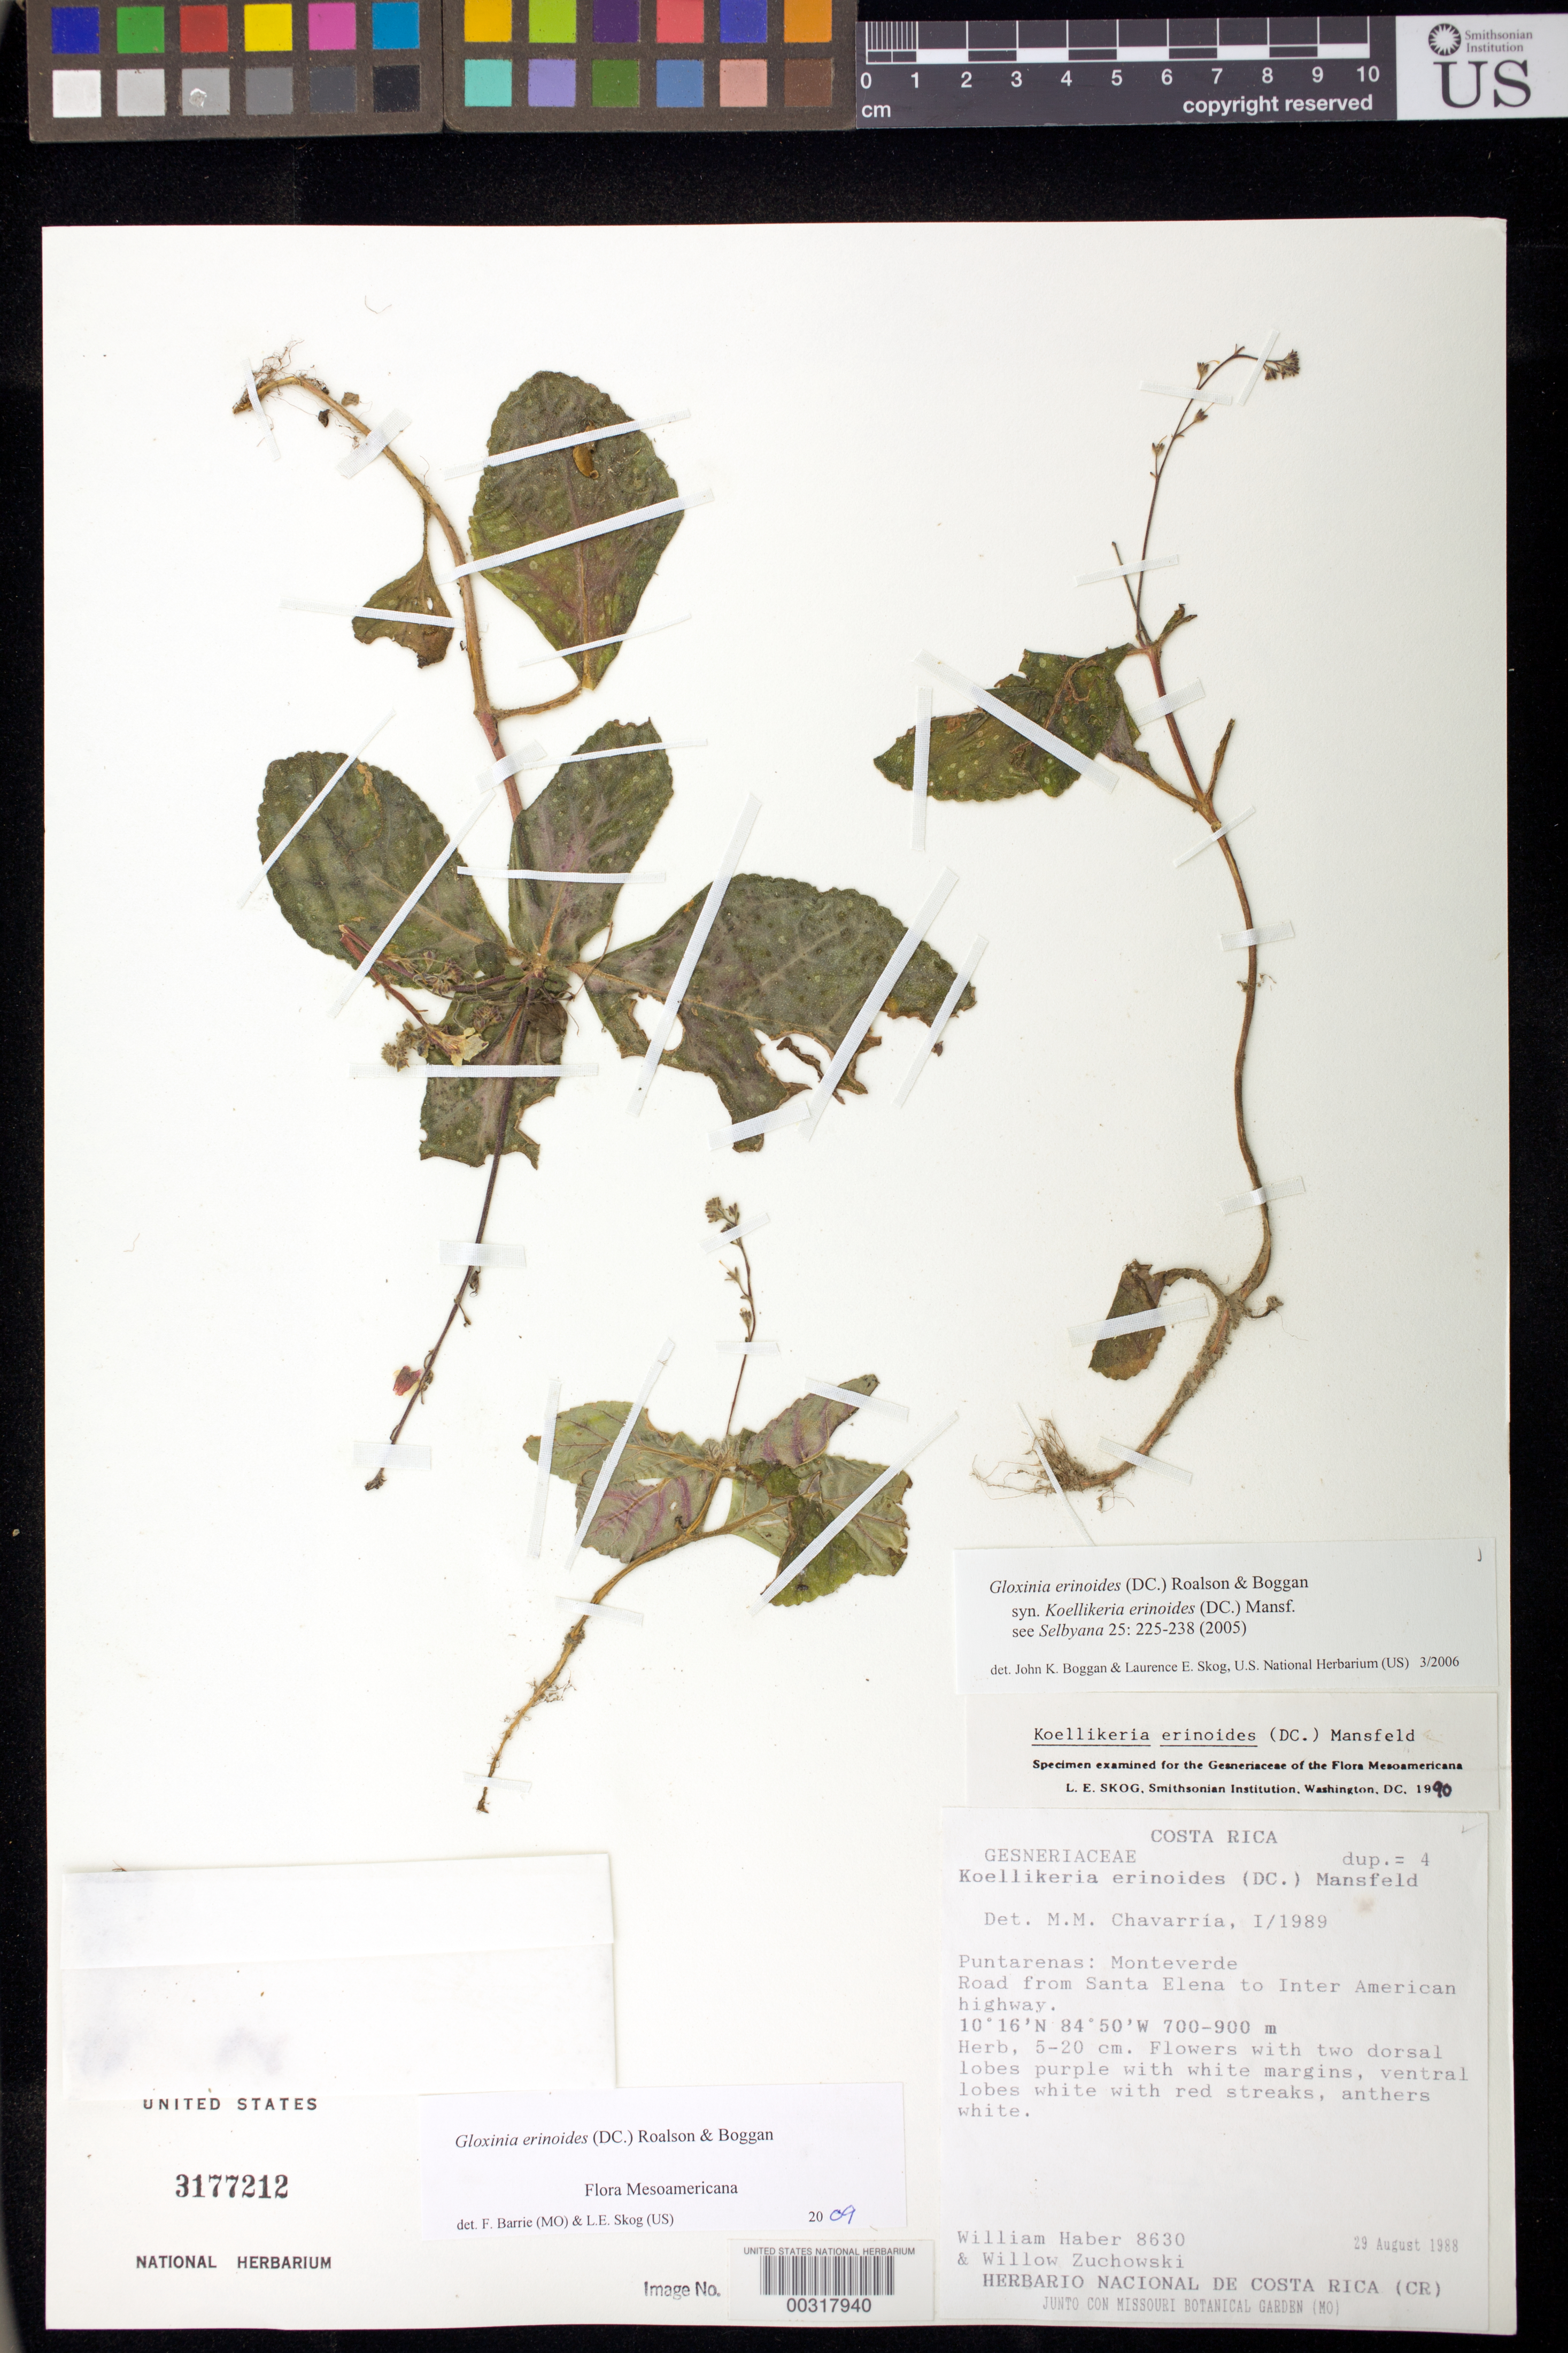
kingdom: Plantae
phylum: Tracheophyta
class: Magnoliopsida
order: Lamiales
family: Gesneriaceae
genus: Gloxinia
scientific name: Gloxinia erinoides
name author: (DC.) Roalson & Boggan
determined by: Boggan, J. K.; Skog, L. E.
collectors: W. Haber & W. Zuchowski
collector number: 8630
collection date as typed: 29 Aug 1988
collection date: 1988-08-29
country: Costa Rica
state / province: Puntarenas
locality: Monteverde, road from Santa Elena to Interamerican highway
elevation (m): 700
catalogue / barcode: US 3177212